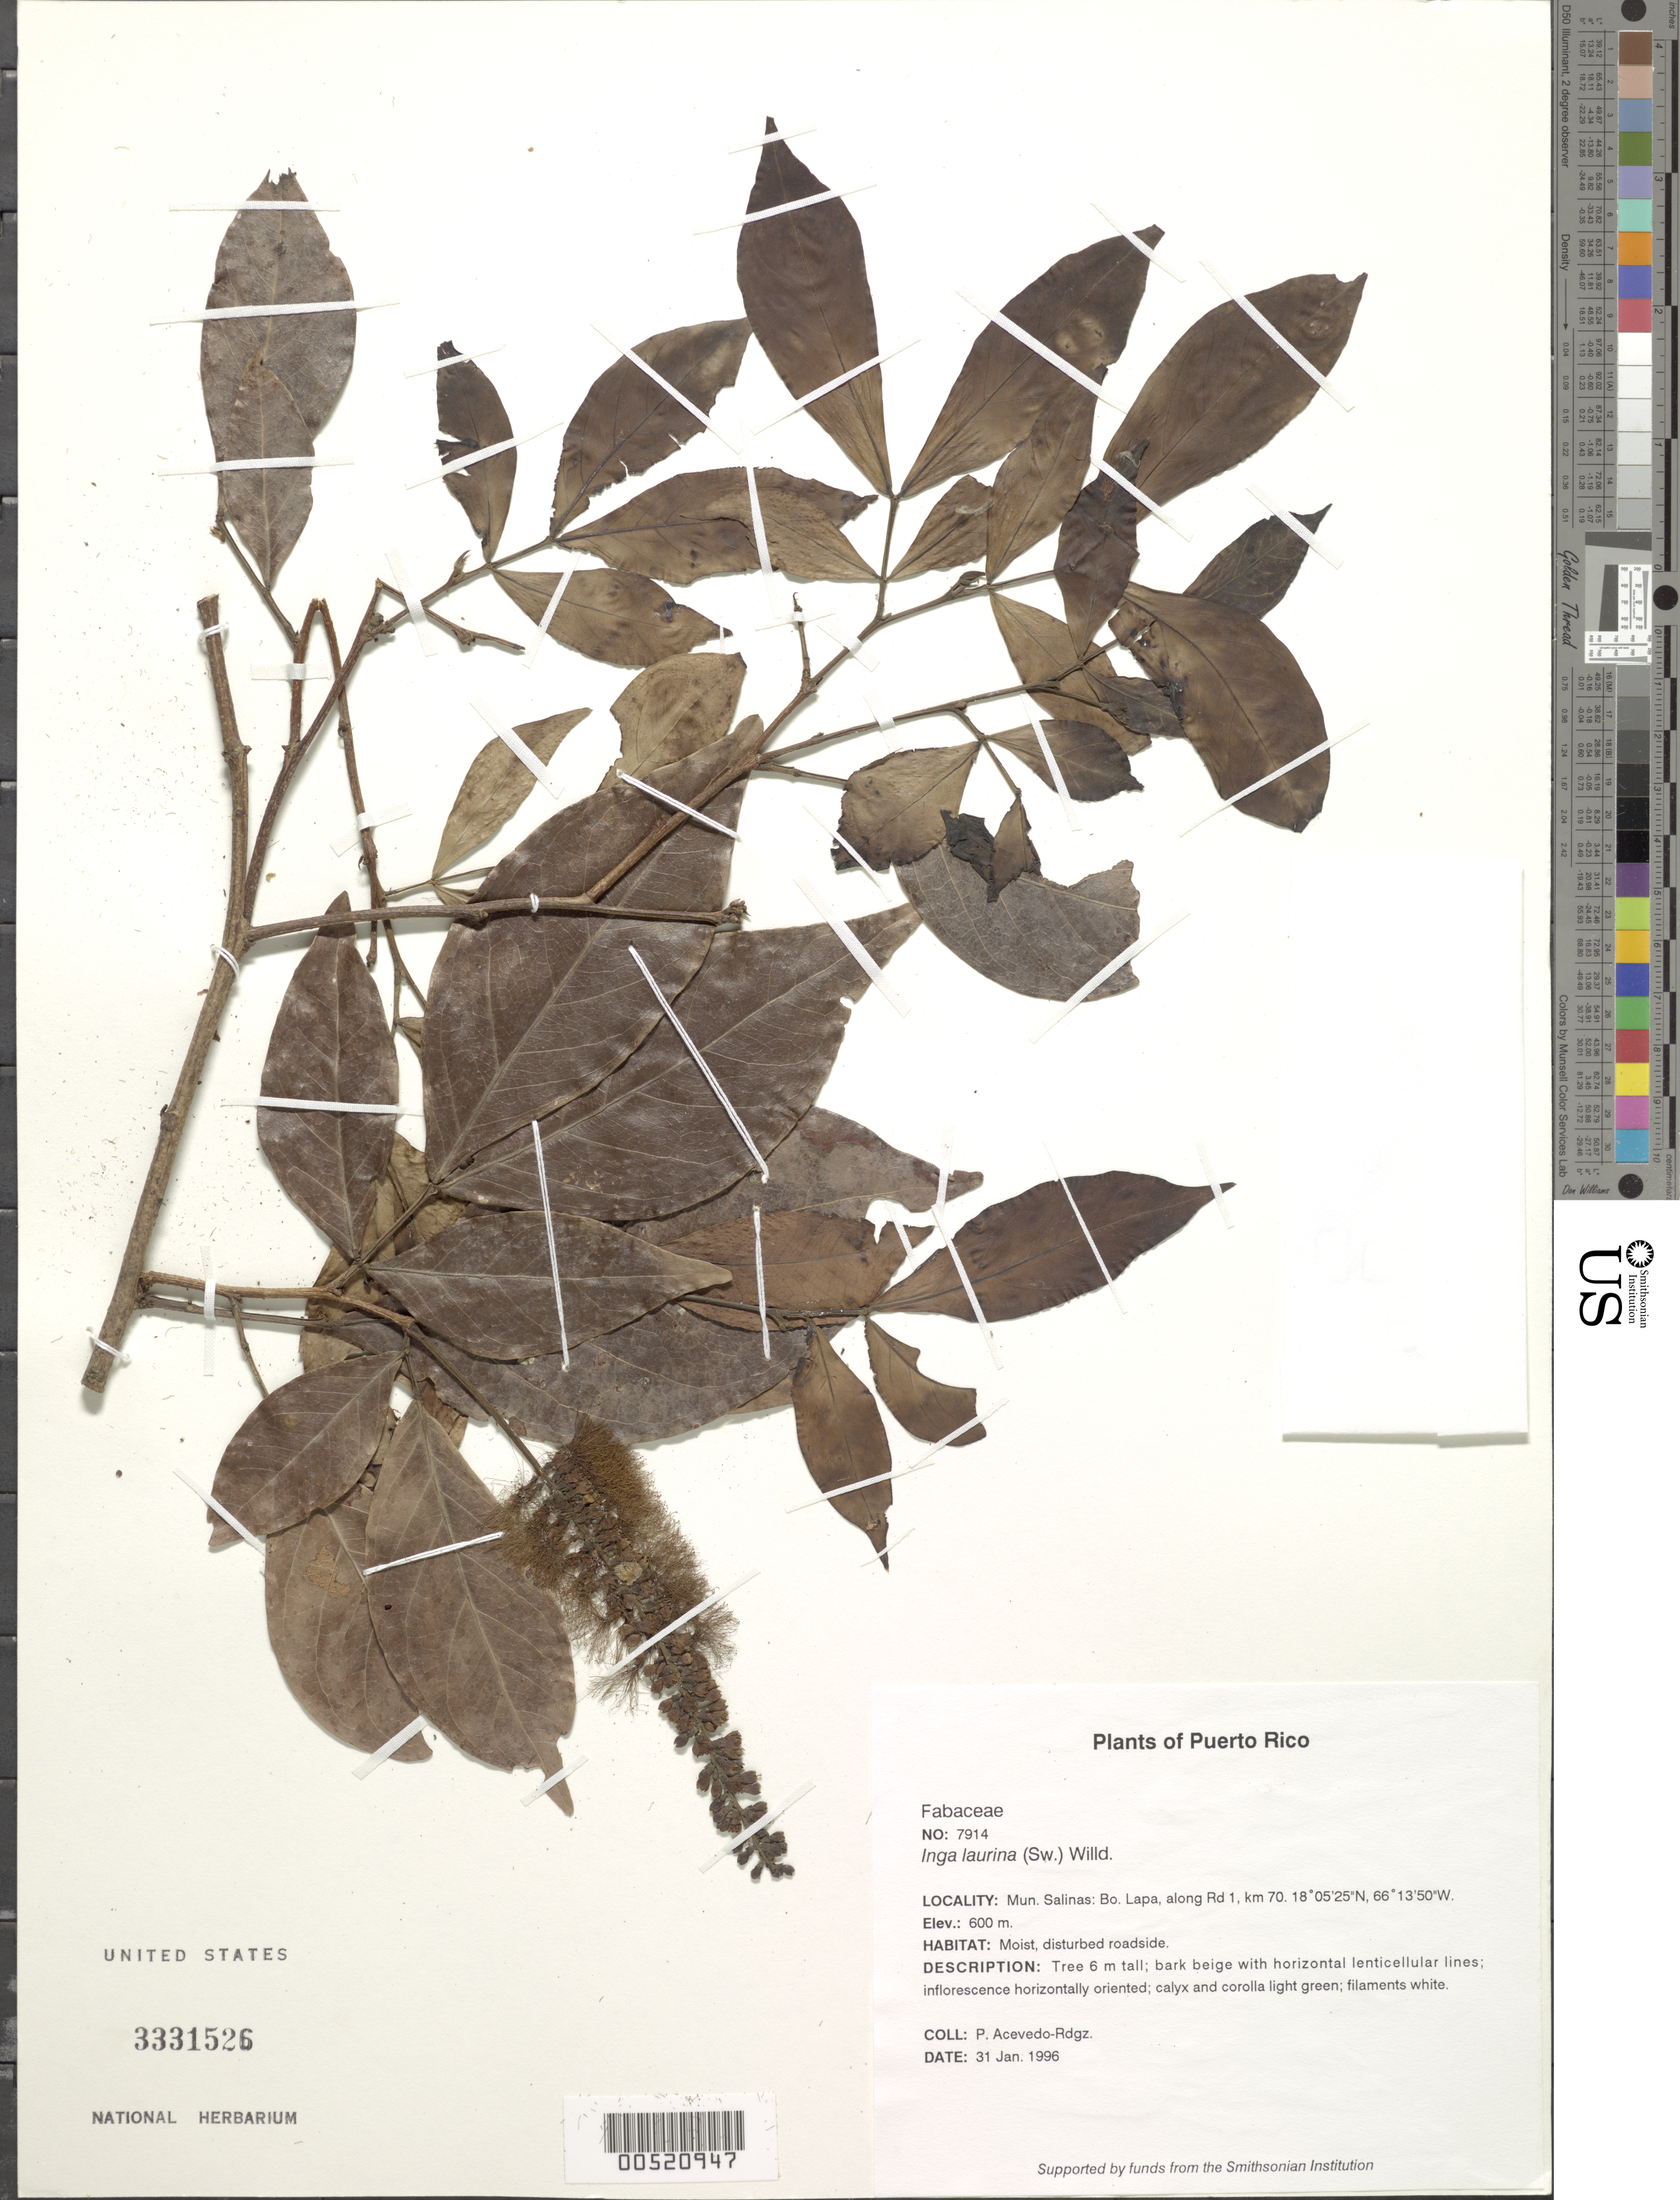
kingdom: Plantae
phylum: Tracheophyta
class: Magnoliopsida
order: Fabales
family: Fabaceae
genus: Inga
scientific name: Inga laurina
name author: (Sw.) Willd.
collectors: P. Acevedo-Rodr.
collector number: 7914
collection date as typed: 31 Jan 1996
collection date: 1996-01-31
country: Puerto Rico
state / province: Cayey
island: Puerto Rico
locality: Cayey; along Rd 1, km 70.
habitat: Moist, disturbed roadside.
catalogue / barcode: US 3331526